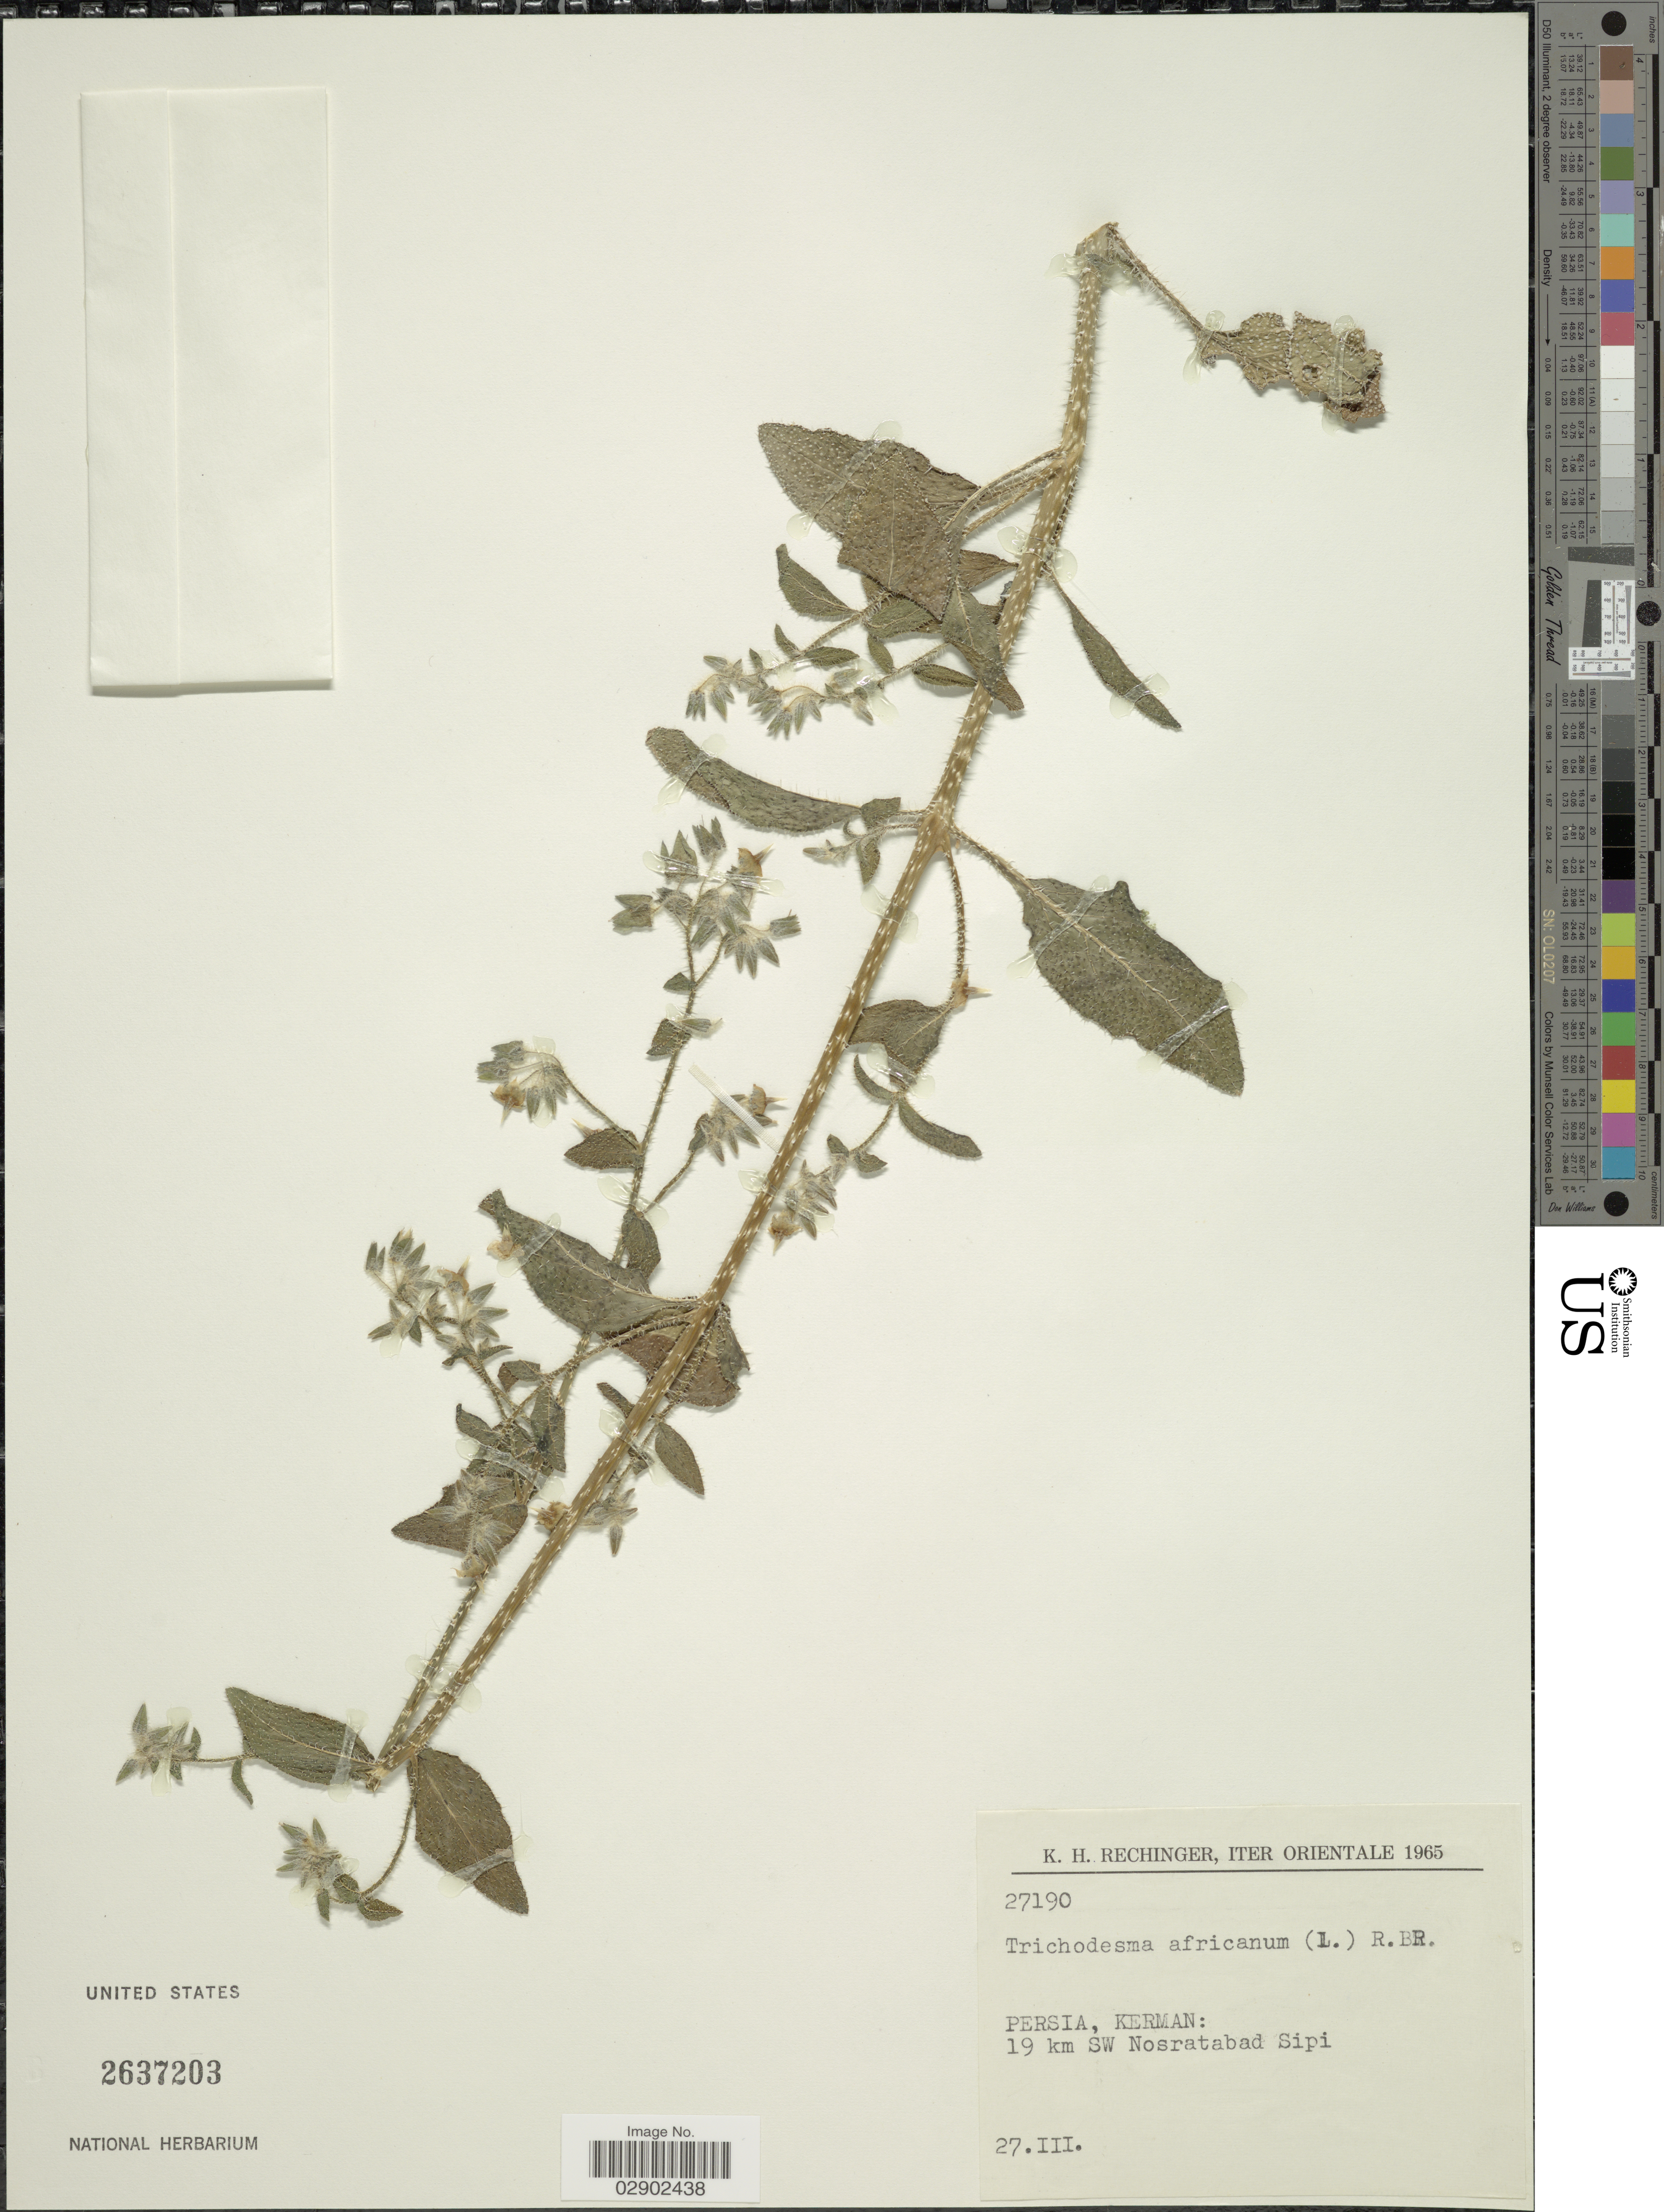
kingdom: Plantae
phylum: Tracheophyta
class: Magnoliopsida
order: Boraginales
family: Boraginaceae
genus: Trichodesma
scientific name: Trichodesma africanum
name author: (L.) Sm.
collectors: K. H. Rechinger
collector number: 27190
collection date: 1965-03-27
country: Iran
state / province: Kerman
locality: Iter Orientale. Persia. 19 km SW Nosratabad Sipi.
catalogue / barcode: US 2637203